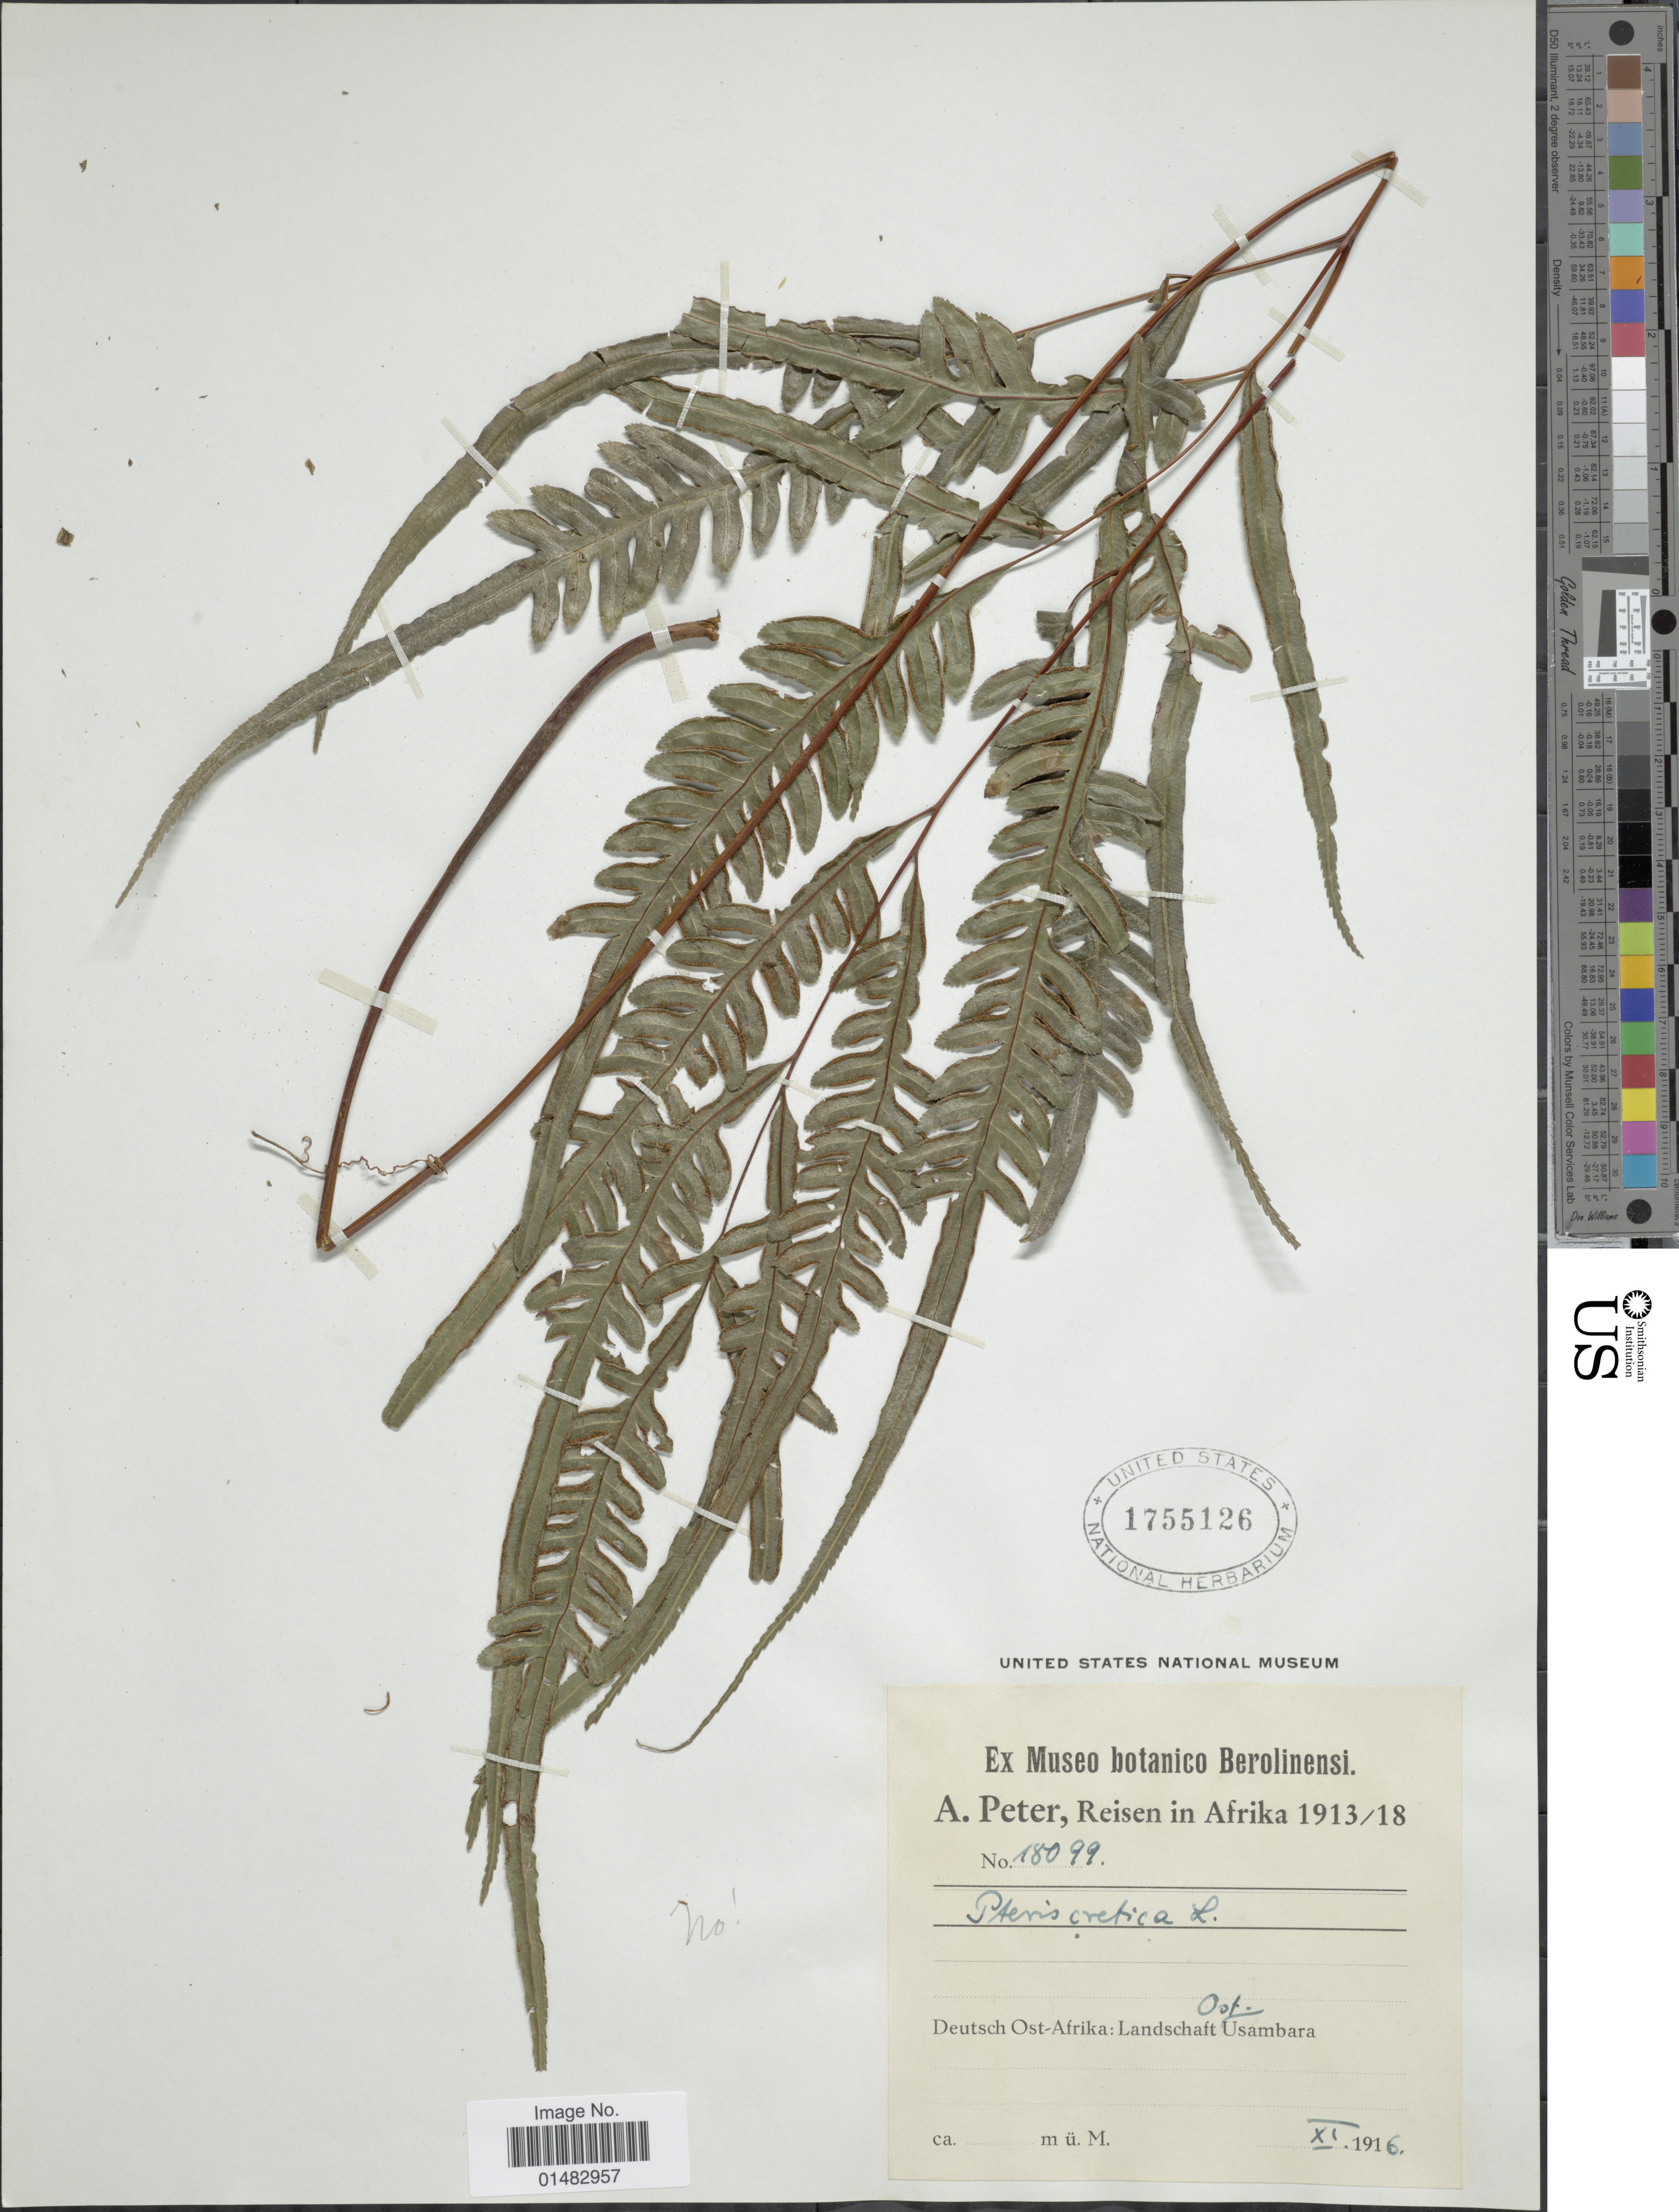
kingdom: Plantae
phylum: Tracheophyta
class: Polypodiopsida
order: Polypodiales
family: Pteridaceae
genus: Pteris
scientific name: Pteris sp.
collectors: A. Peter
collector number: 18099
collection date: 1913/1918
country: Tanzania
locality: Deutsch Ost-Afrika : Landschaft Ost Usambara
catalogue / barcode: US 1755126